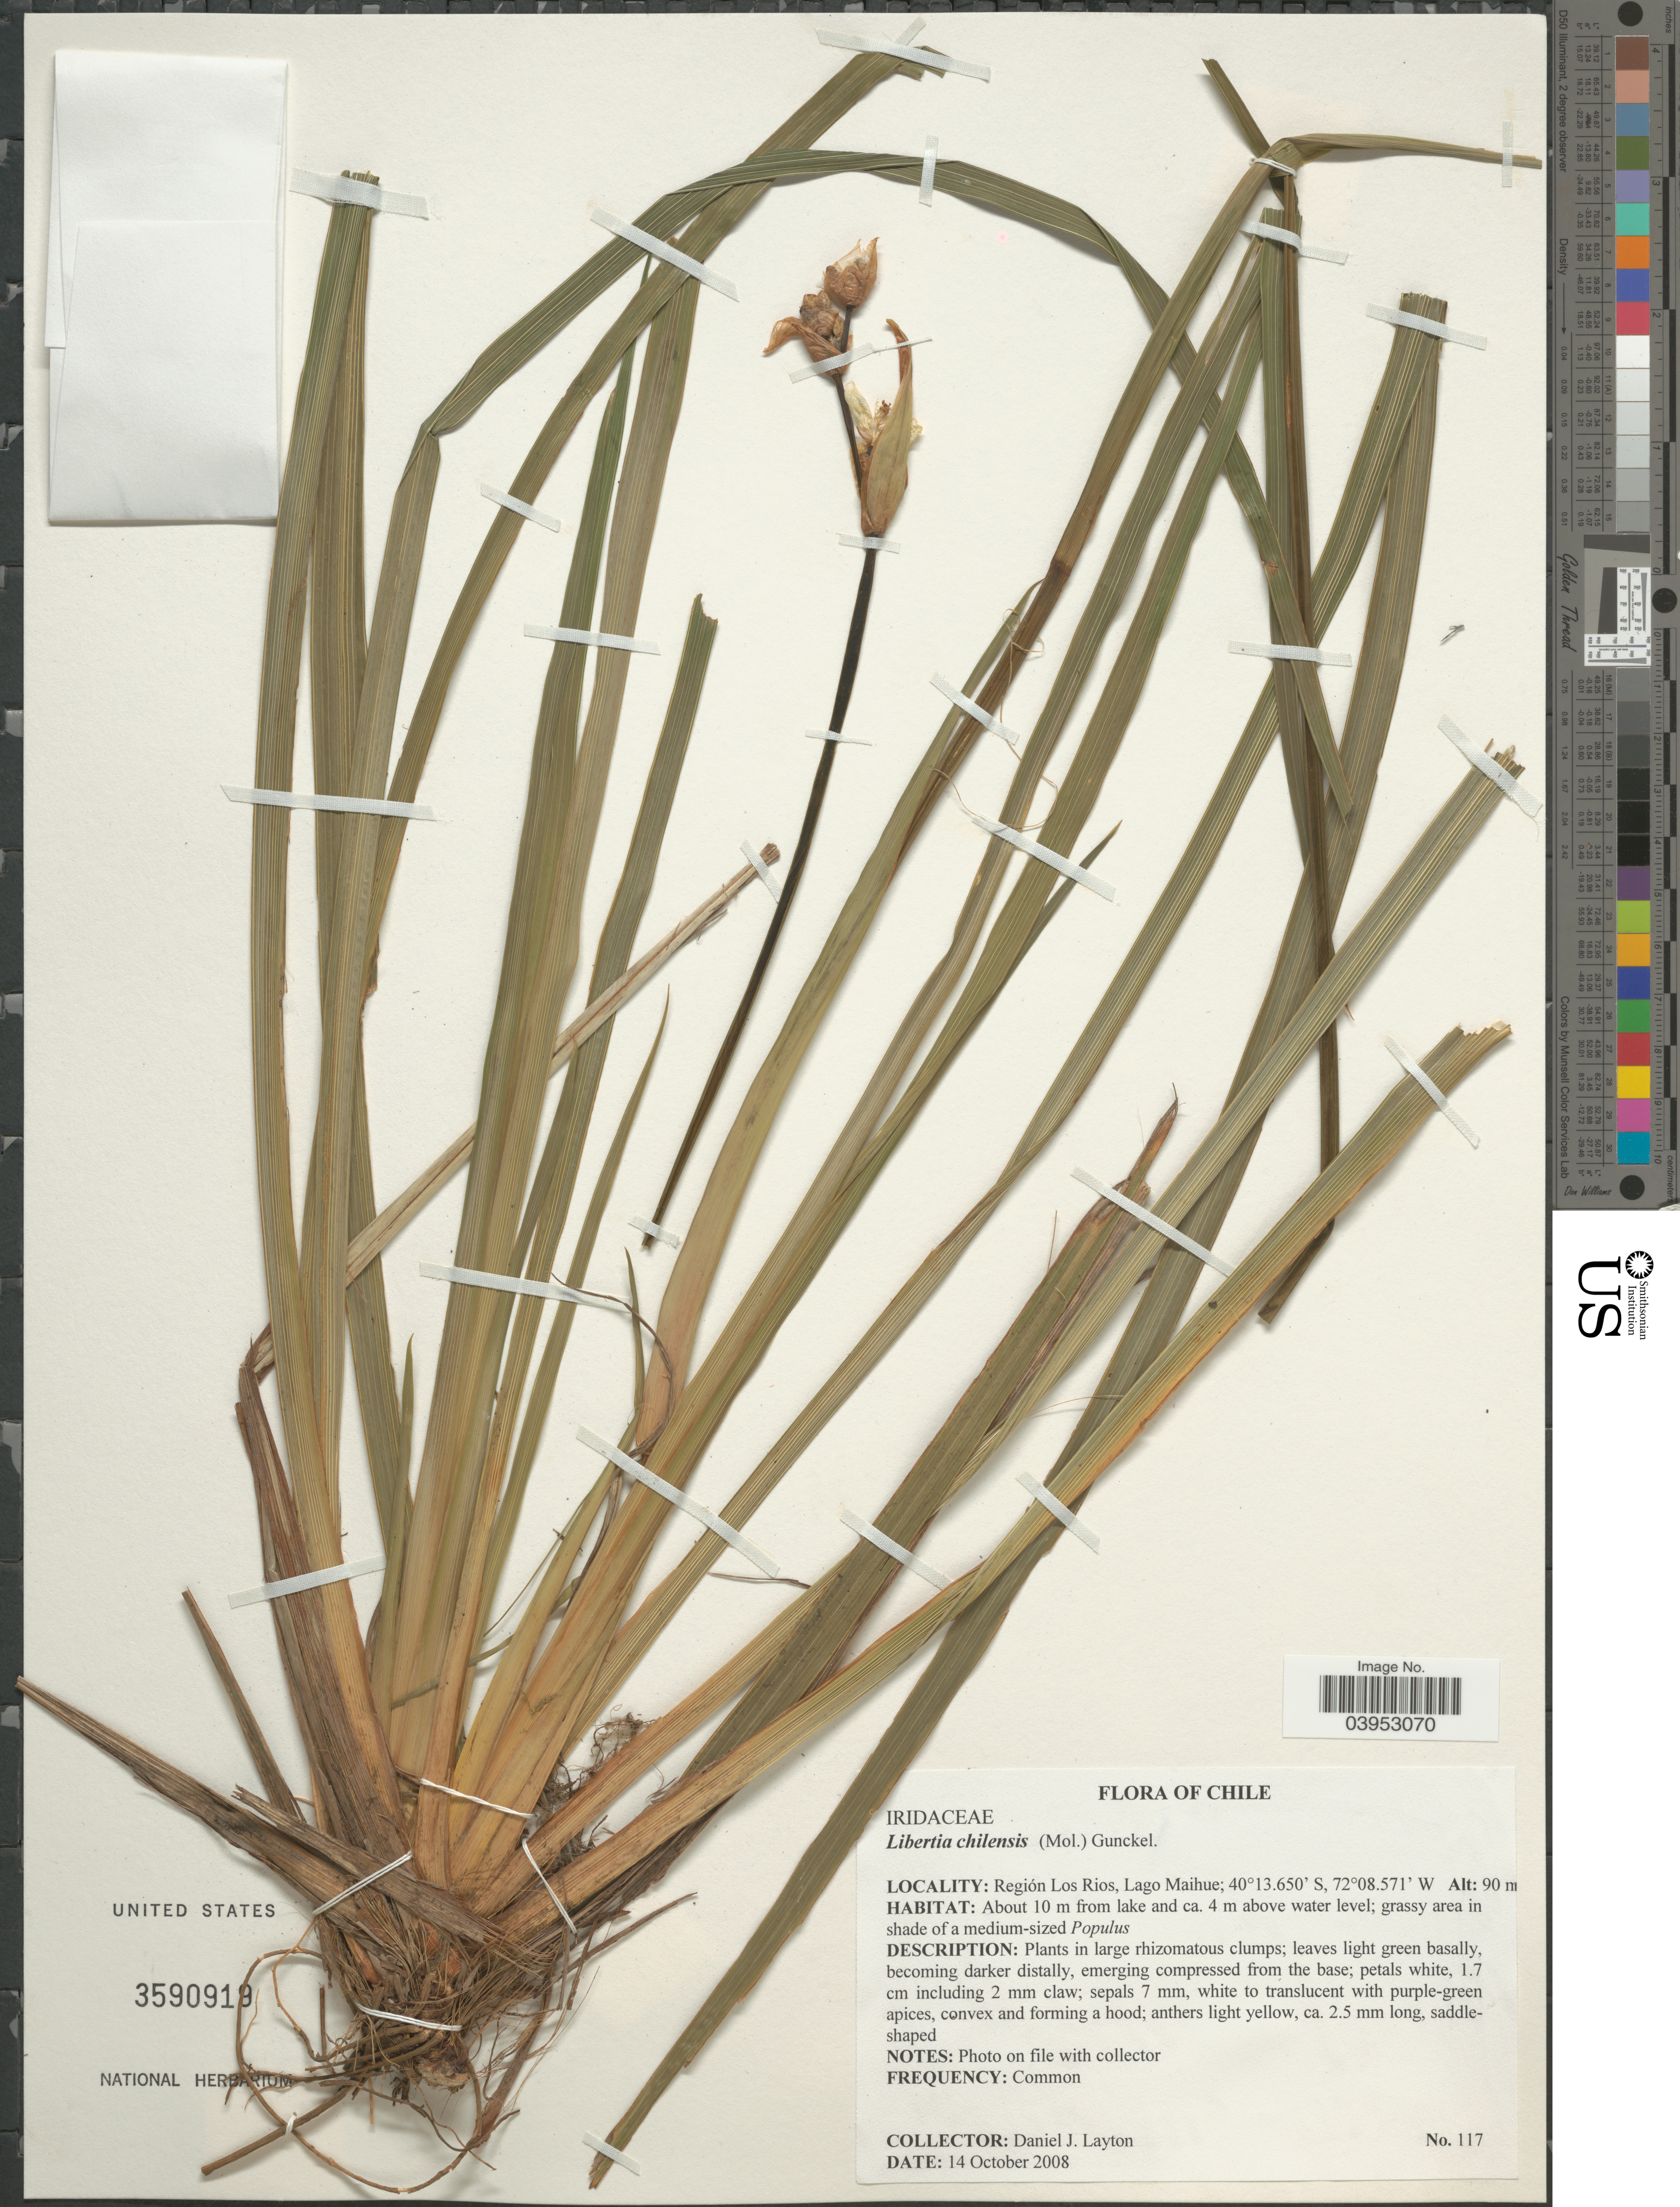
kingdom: Plantae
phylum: Tracheophyta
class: Liliopsida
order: Asparagales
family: Iridaceae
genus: Libertia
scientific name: Libertia chilensis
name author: (Molina) Gunckel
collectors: D. J. Layton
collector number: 117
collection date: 2008-10-14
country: Chile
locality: Región Los Rios, Lago Maihue; About 10 m from lake and ca. 4 m above water level.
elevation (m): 90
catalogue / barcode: US 3590919